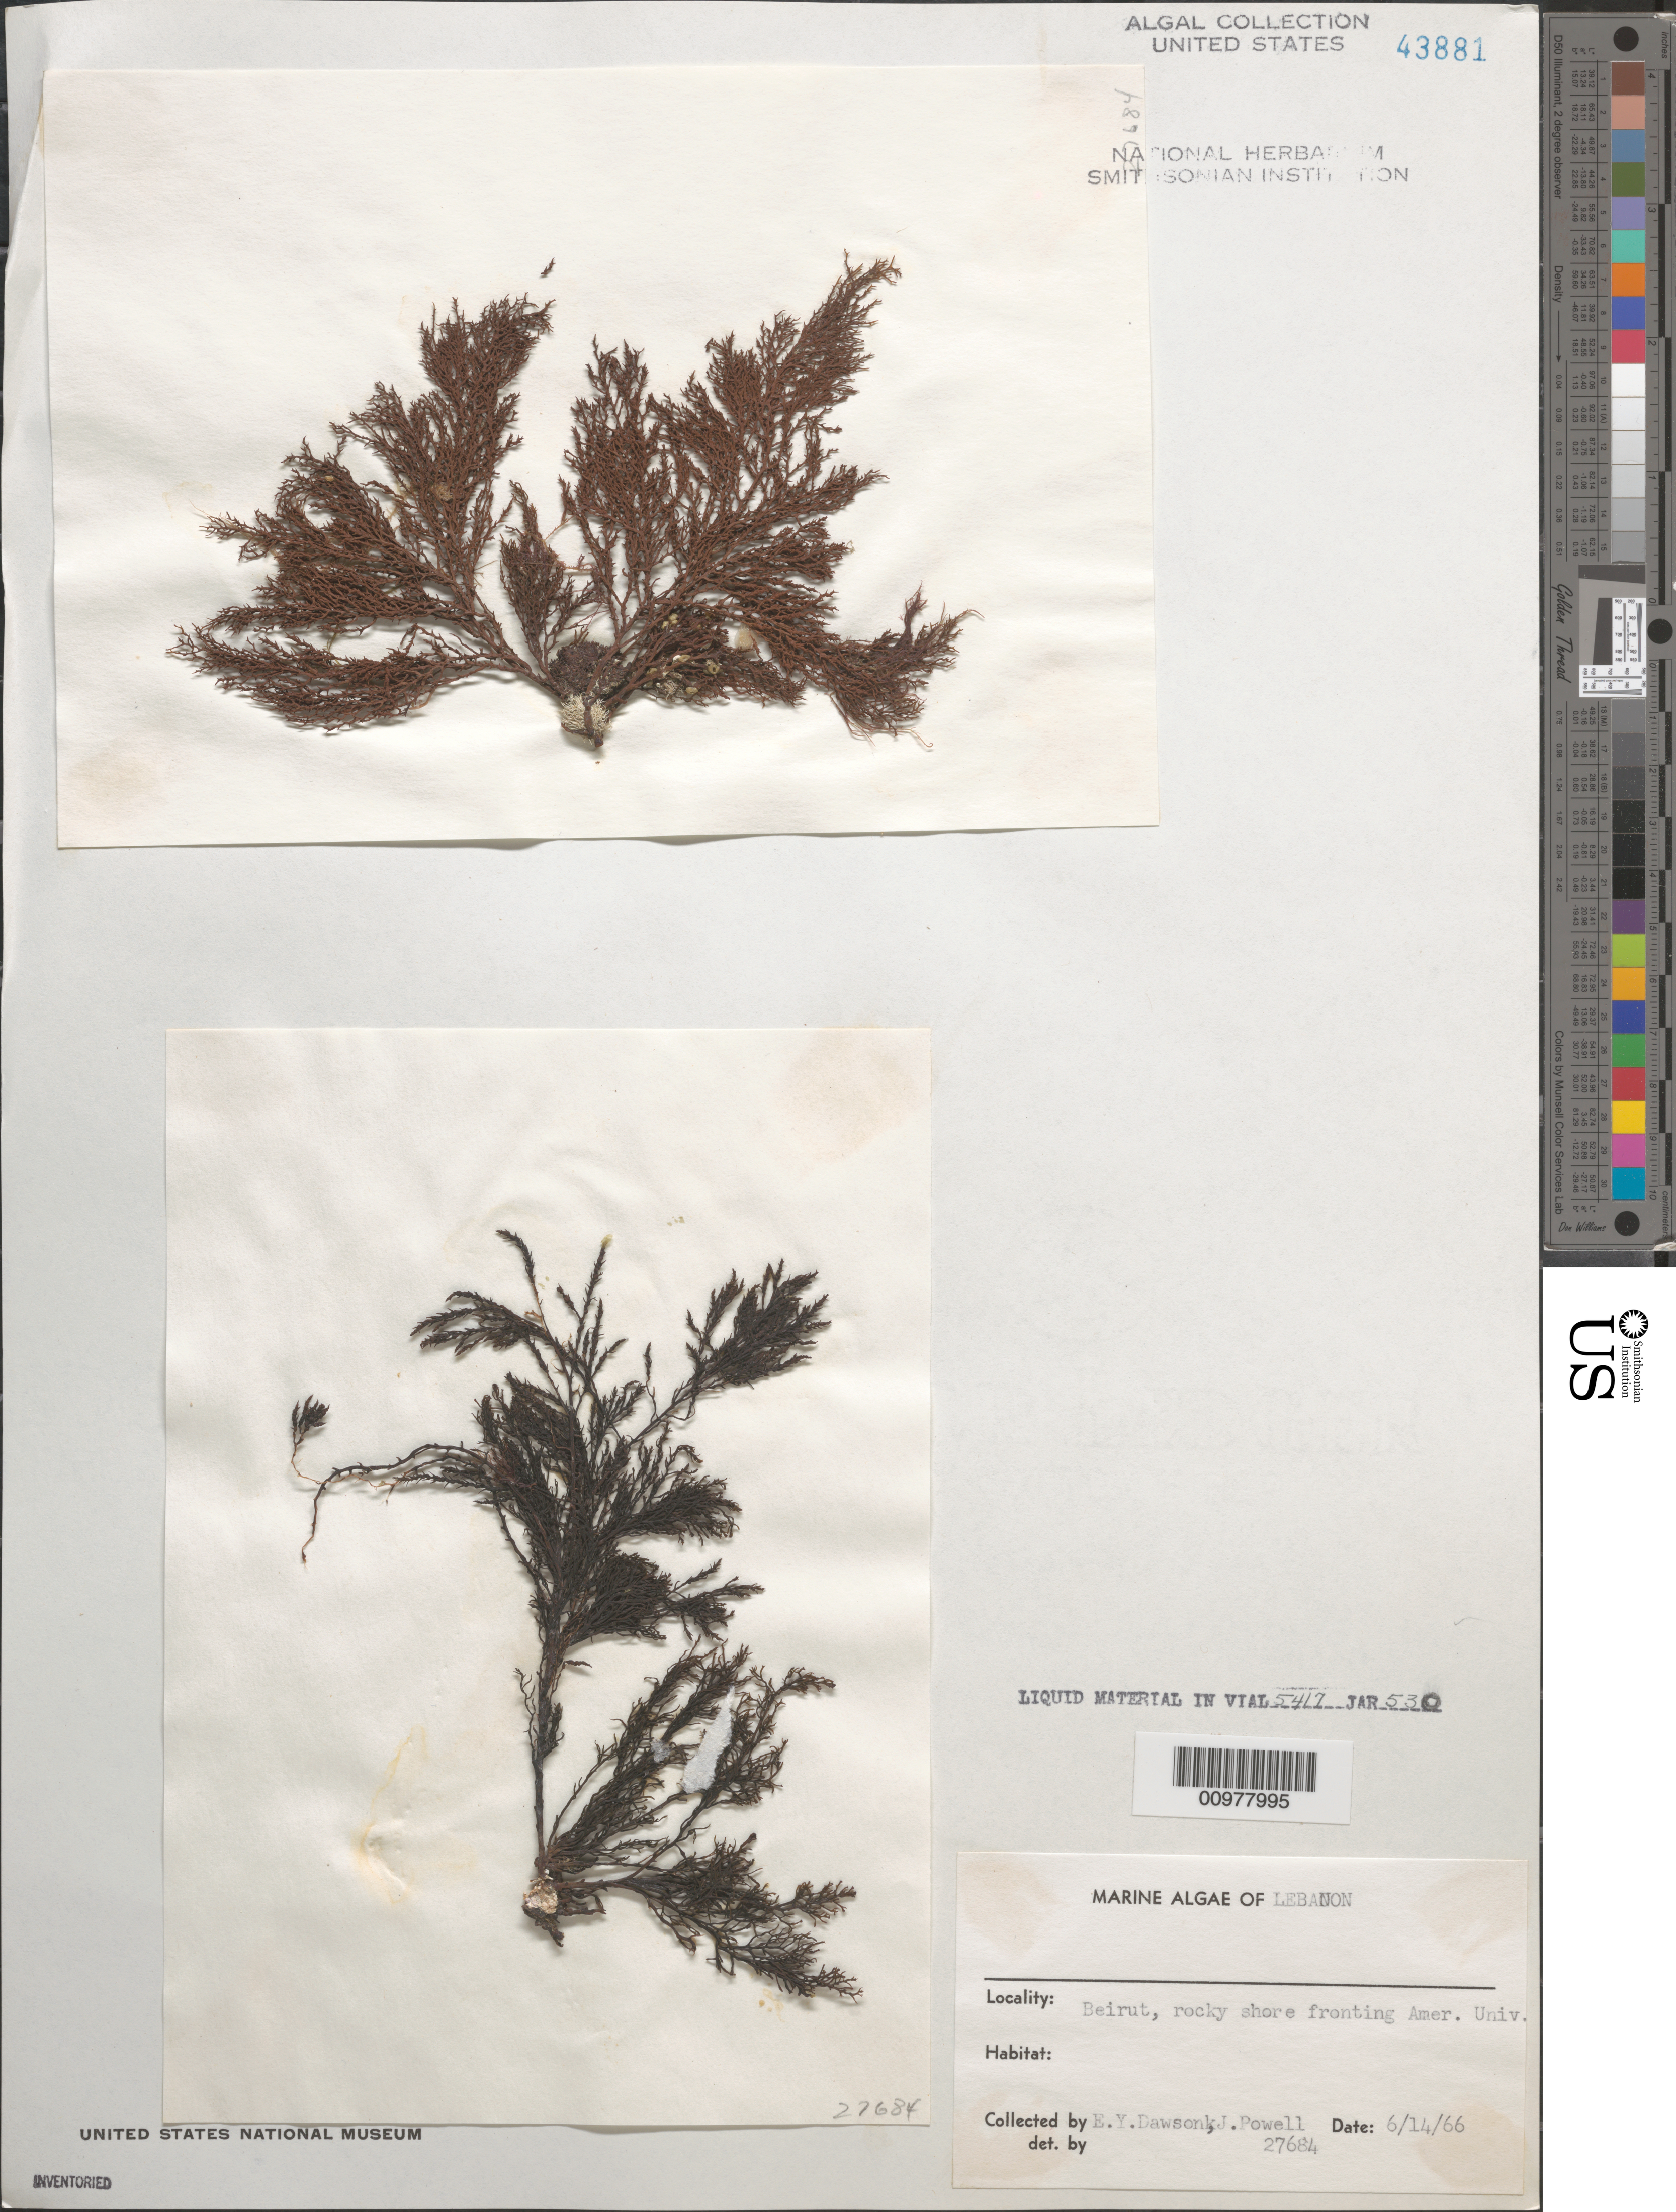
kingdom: Chromista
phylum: Ochrophyta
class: Phaeophyceae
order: Fucales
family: Sargassaceae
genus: Cystoseira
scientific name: Cystoseira sp.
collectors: E. Y. Dawson & J. Powell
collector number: EYD 27684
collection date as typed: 14 Jun 1966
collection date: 1966-06-14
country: Lebanon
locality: Beirut, American University shore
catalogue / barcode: US 43881